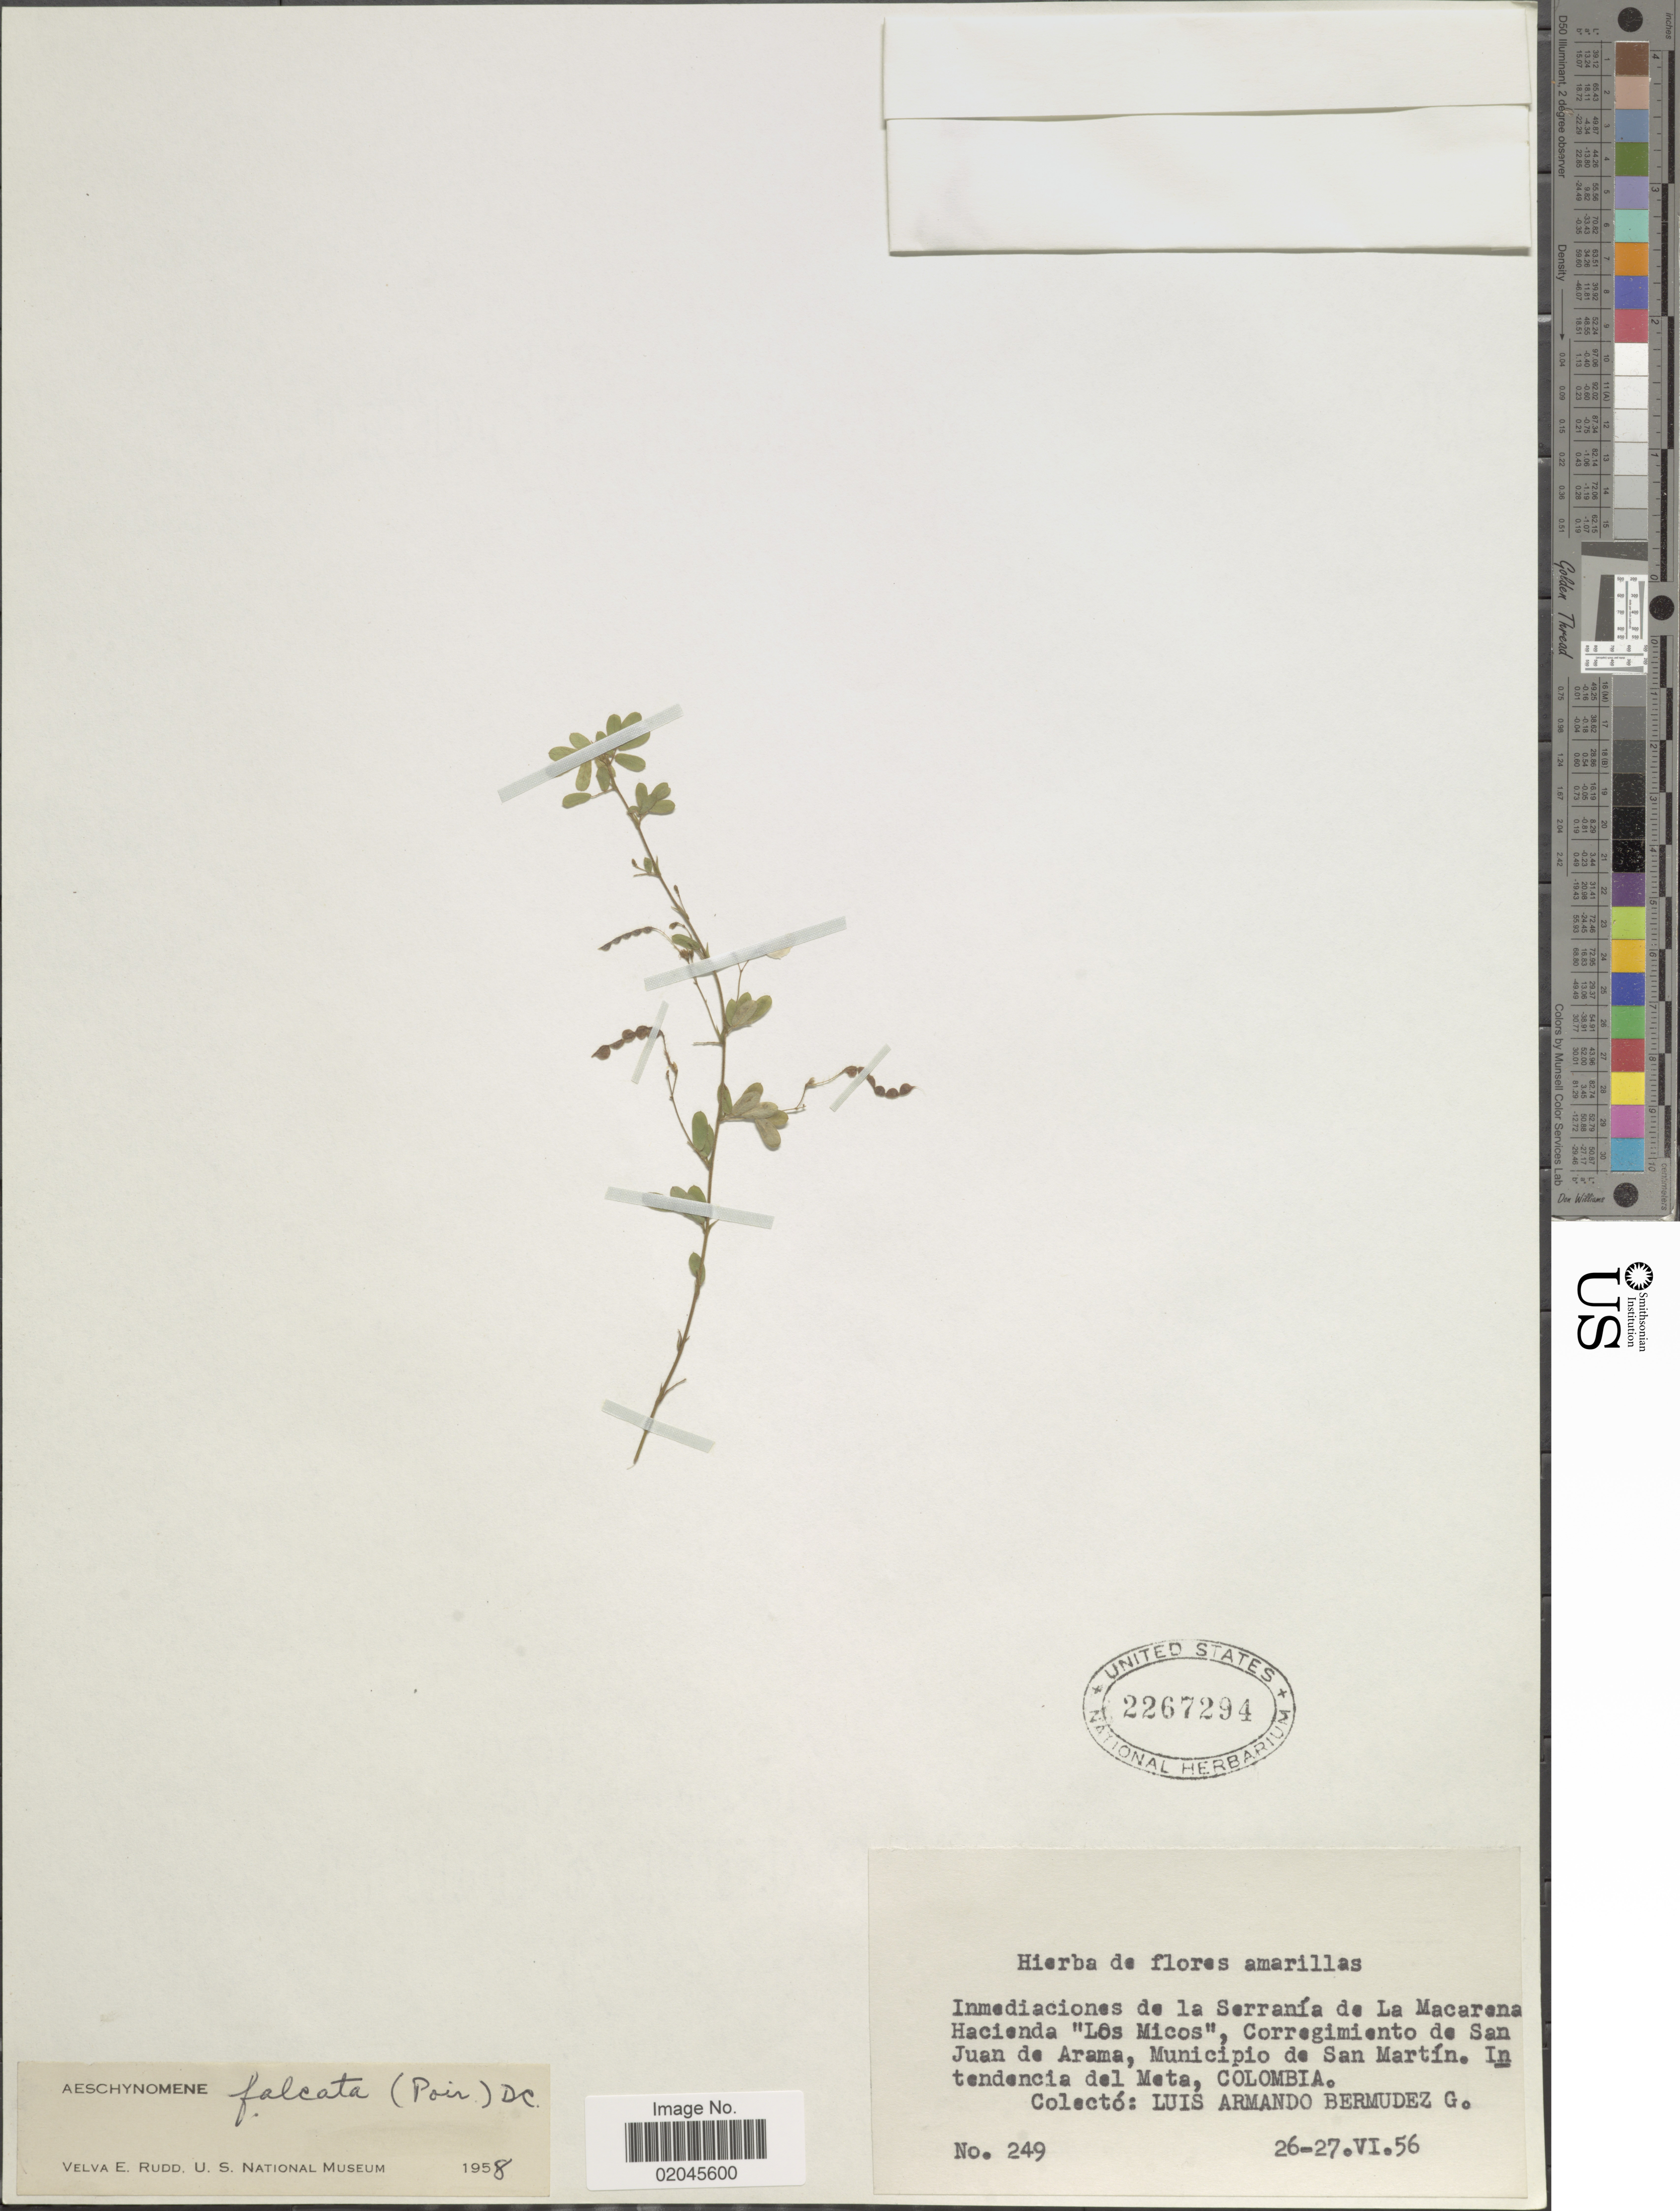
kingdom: Plantae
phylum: Tracheophyta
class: Magnoliopsida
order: Fabales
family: Fabaceae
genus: Aeschynomene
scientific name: Aeschynomene falcata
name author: (Poir.) DC.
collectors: L. Bermudez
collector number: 249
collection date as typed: Transcribed d/m/y: 26/6/56 to 27/6/56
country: Colombia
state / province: Meta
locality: Inmediaciones de la Serrania de La Macarena Hacienda "Los Micos", Corregimiento de San Juan de Arama, Municipio de San Martin, Intendencia del Meta.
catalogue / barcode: US 2267294